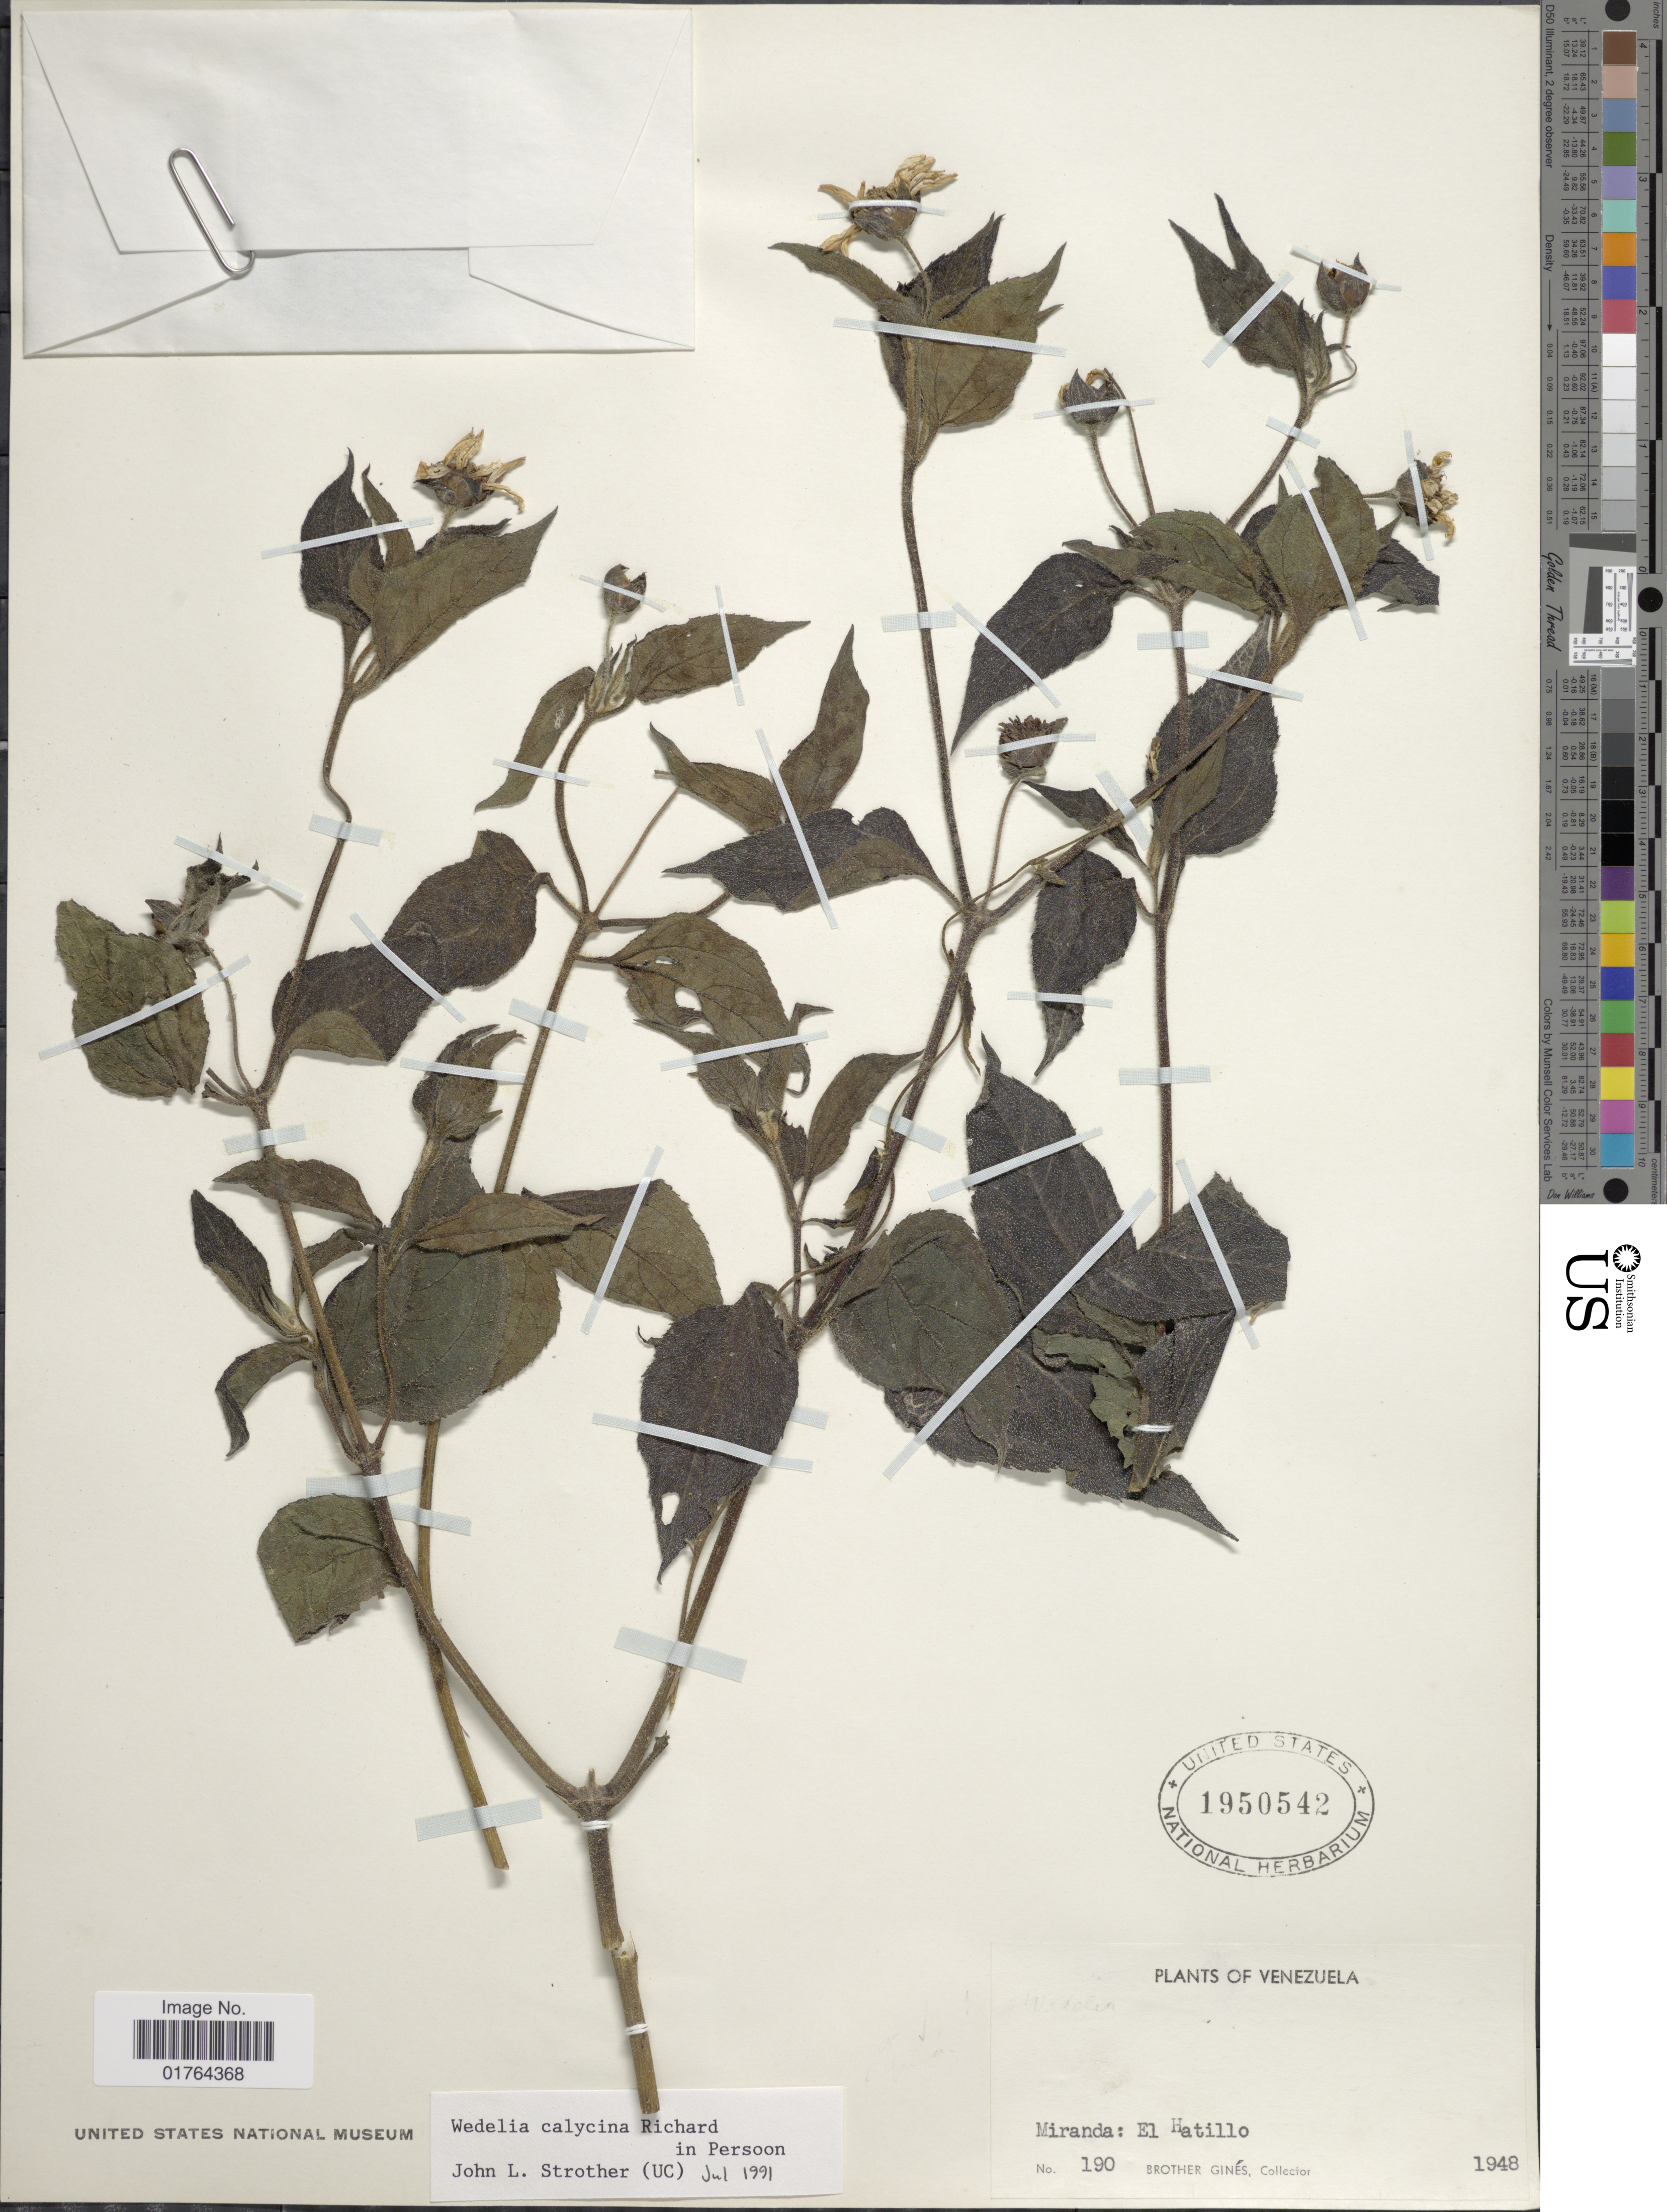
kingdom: Plantae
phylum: Tracheophyta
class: Magnoliopsida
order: Asterales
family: Asteraceae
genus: Wedelia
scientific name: Wedelia calycina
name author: Rich.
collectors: Bro. Gines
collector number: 190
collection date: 1948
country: Venezuela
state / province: Miranda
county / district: El Hatillo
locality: El Hatillo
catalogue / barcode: US 1950542